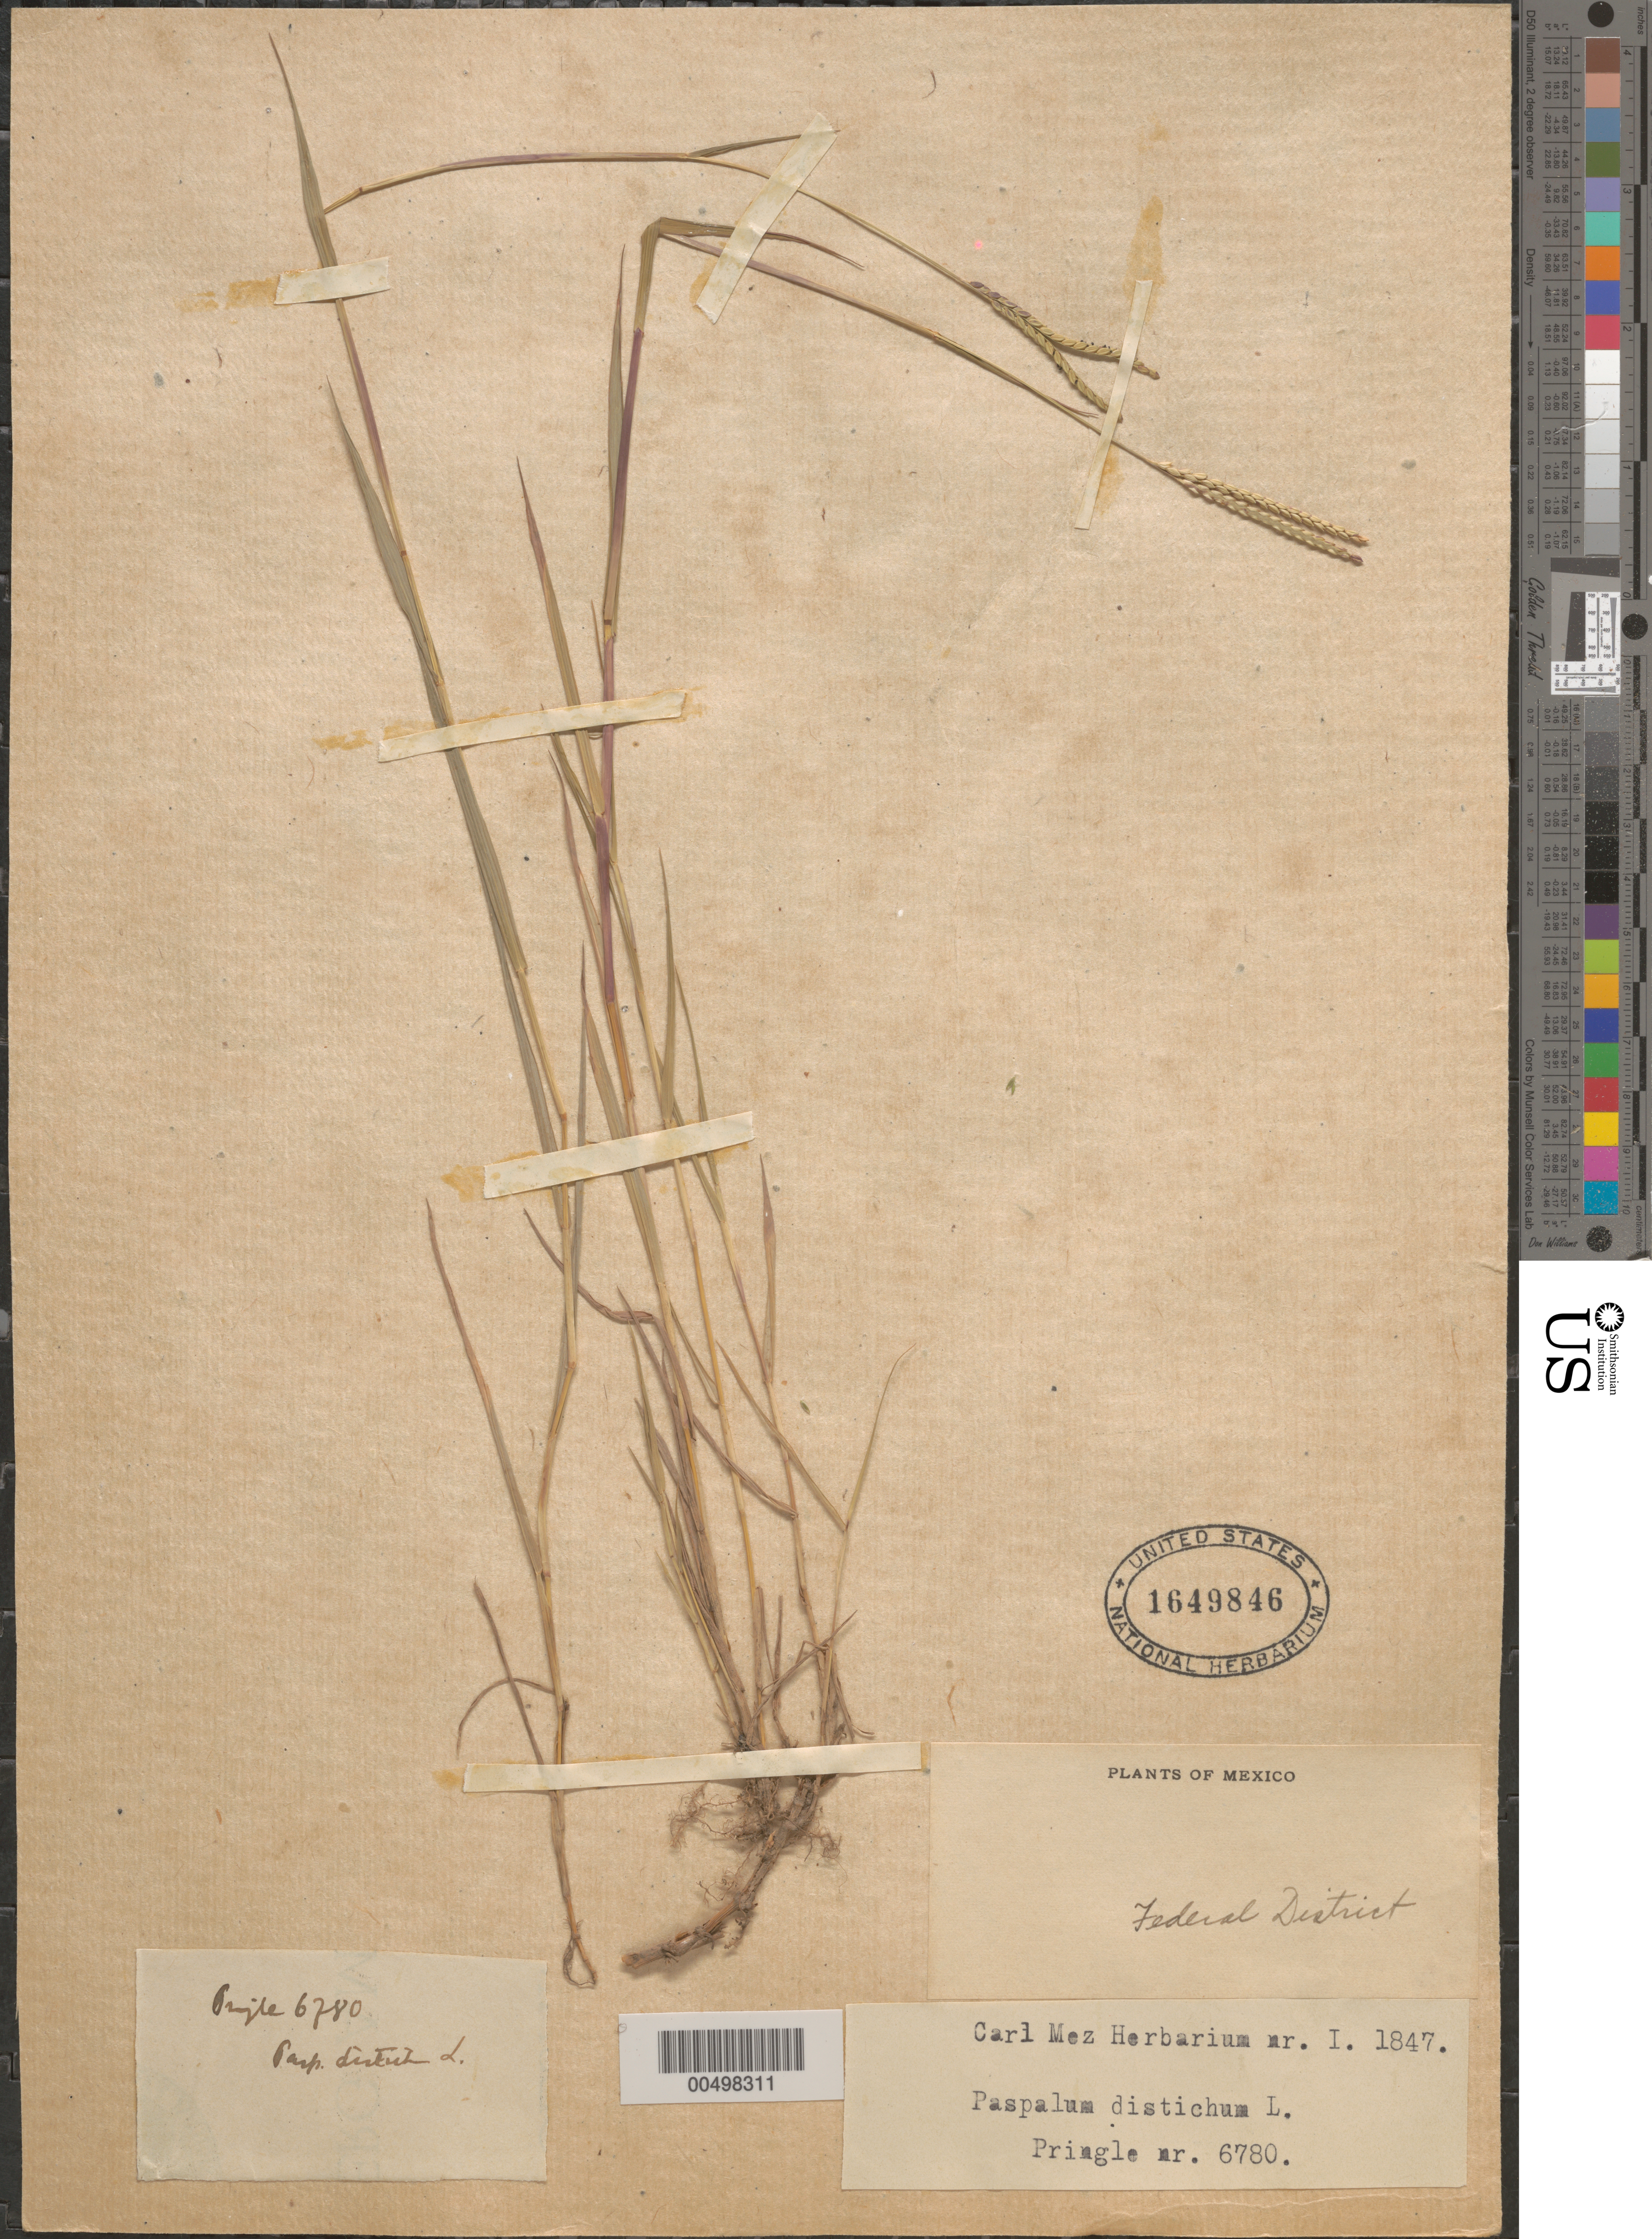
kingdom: Plantae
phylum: Tracheophyta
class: Liliopsida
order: Poales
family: Poaceae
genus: Paspalum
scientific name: Paspalum paspaloides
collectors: -- Pringle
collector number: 6780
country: Mexico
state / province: Distrito Federal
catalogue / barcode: US 1649846